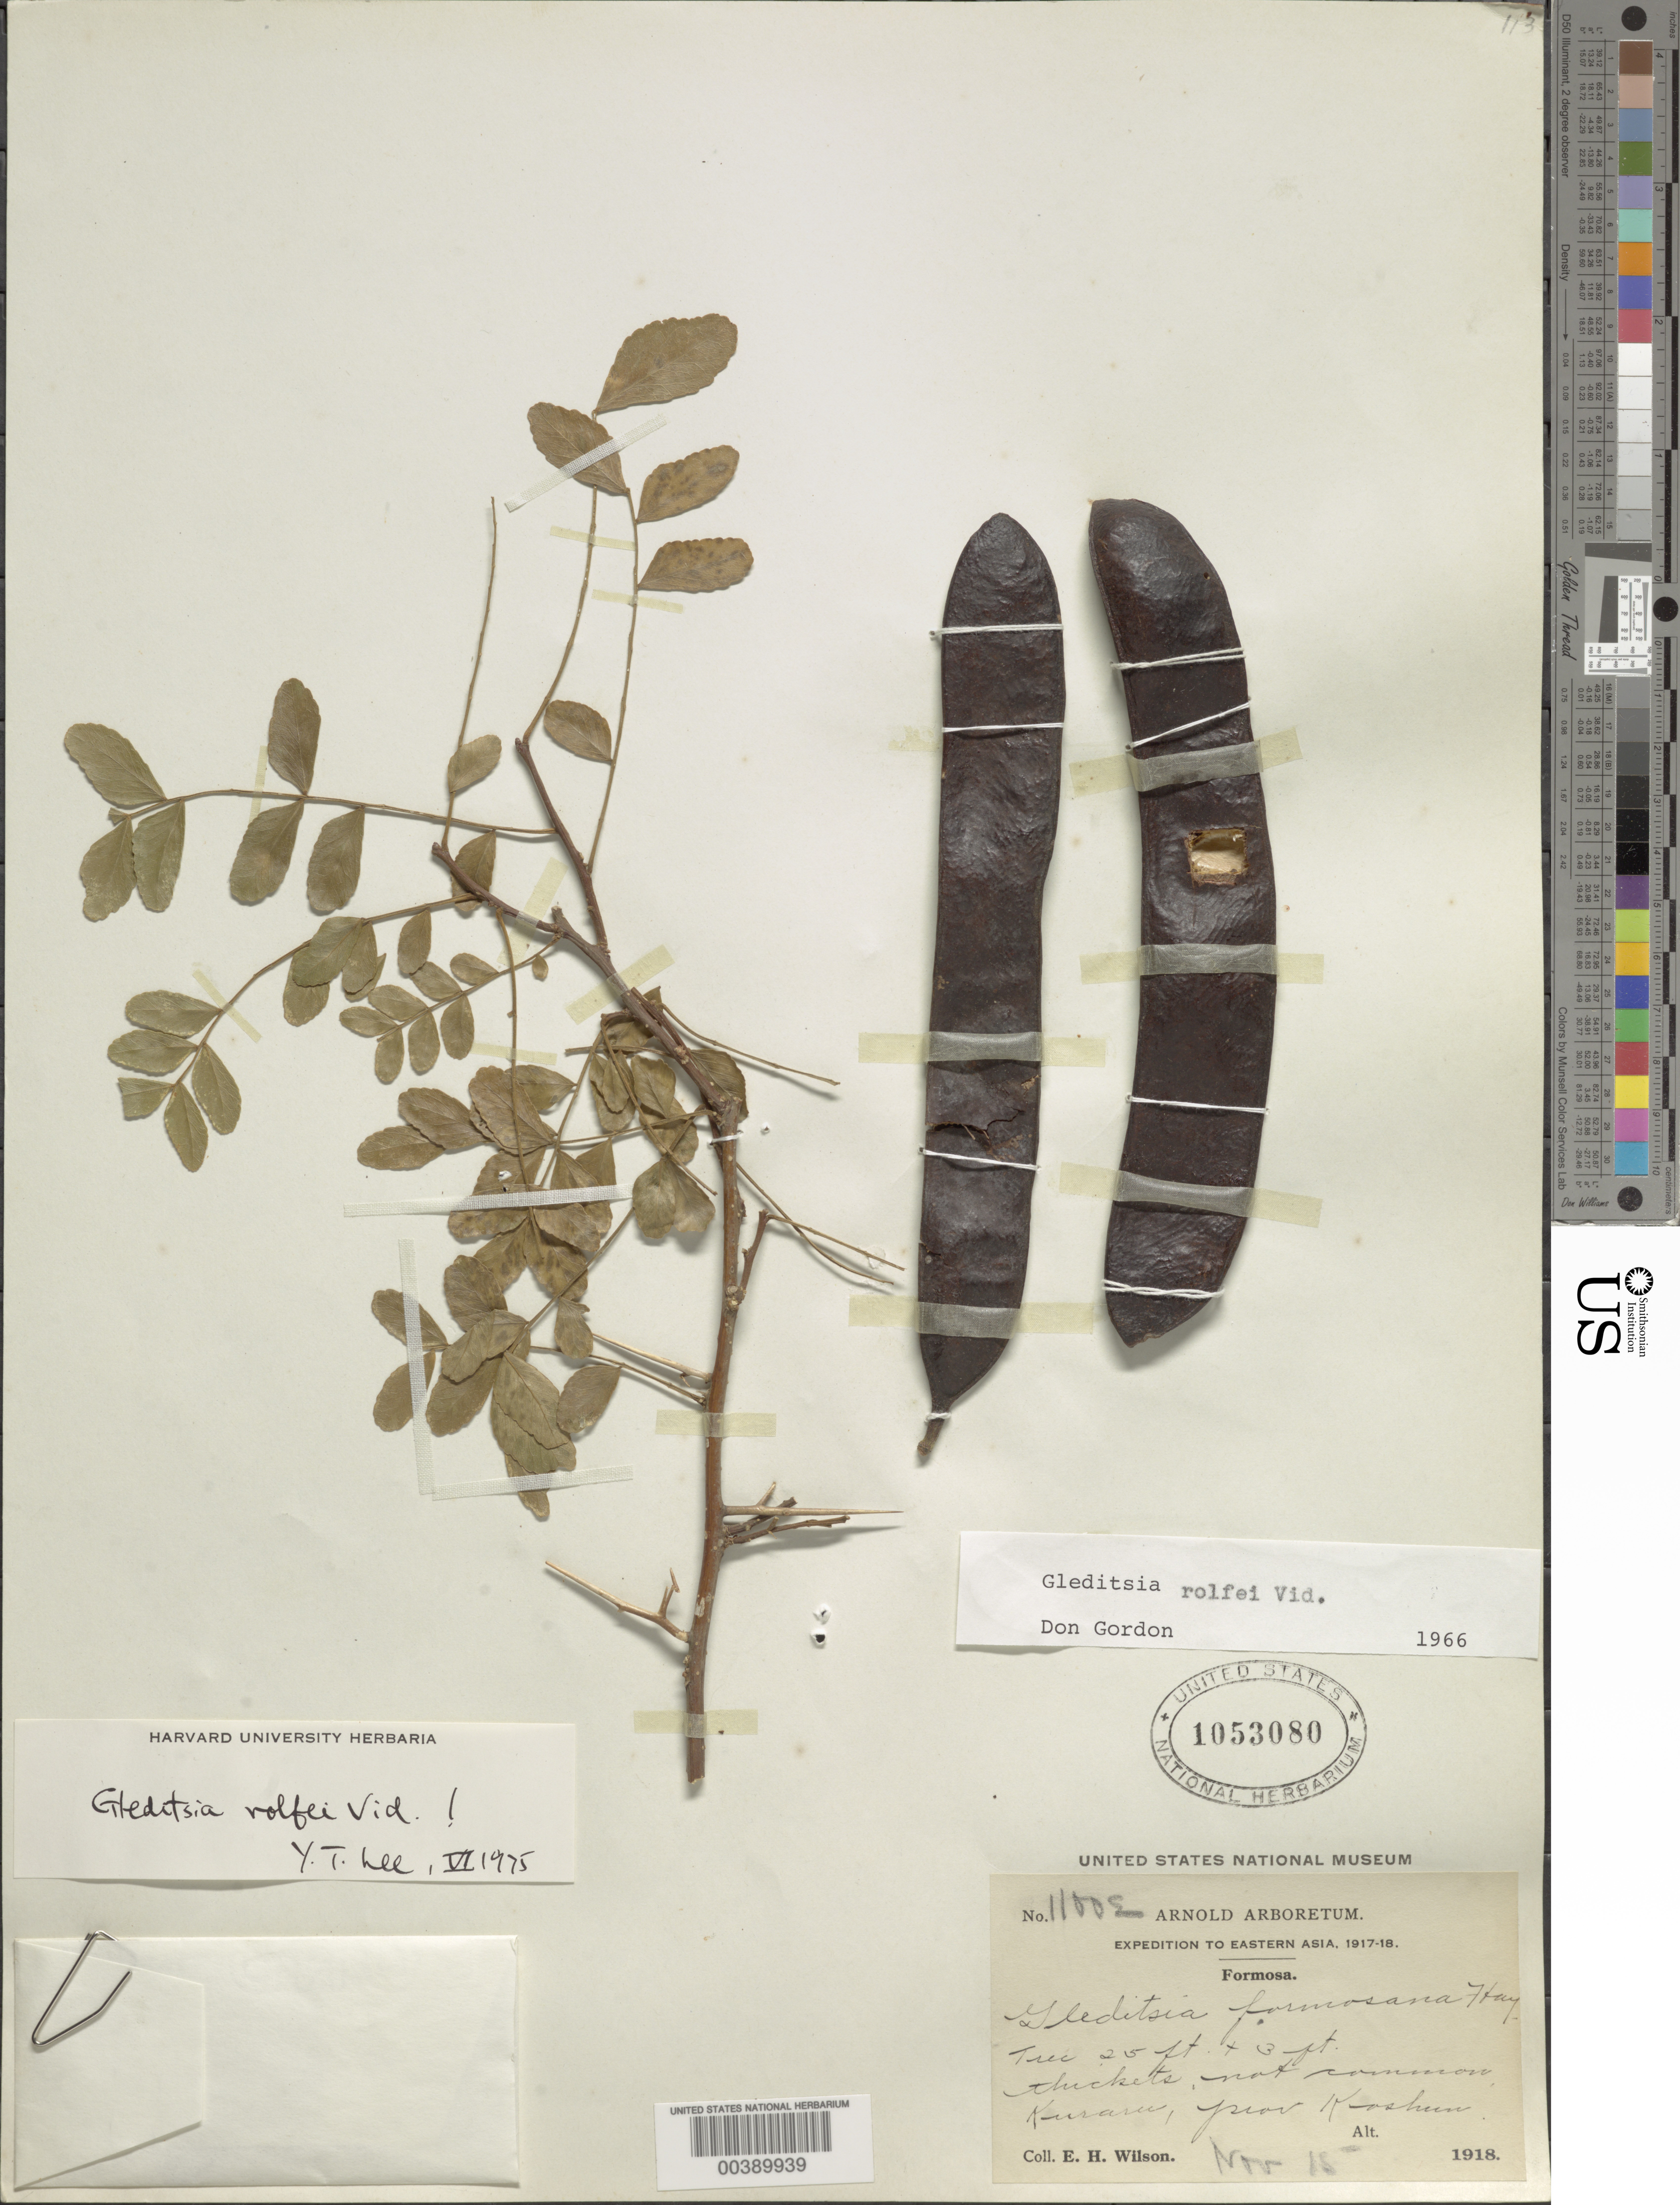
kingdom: Plantae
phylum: Tracheophyta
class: Magnoliopsida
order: Fabales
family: Fabaceae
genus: Gleditsia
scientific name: Gleditsia rolfei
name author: S. Vidal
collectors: E. H. Wilson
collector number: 1100e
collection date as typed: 15 Nov 1918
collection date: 1918-11-15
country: Taiwan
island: Taiwan [Formosa]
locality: Kuraru, prov. koshun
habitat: Thickets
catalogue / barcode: US 1053080